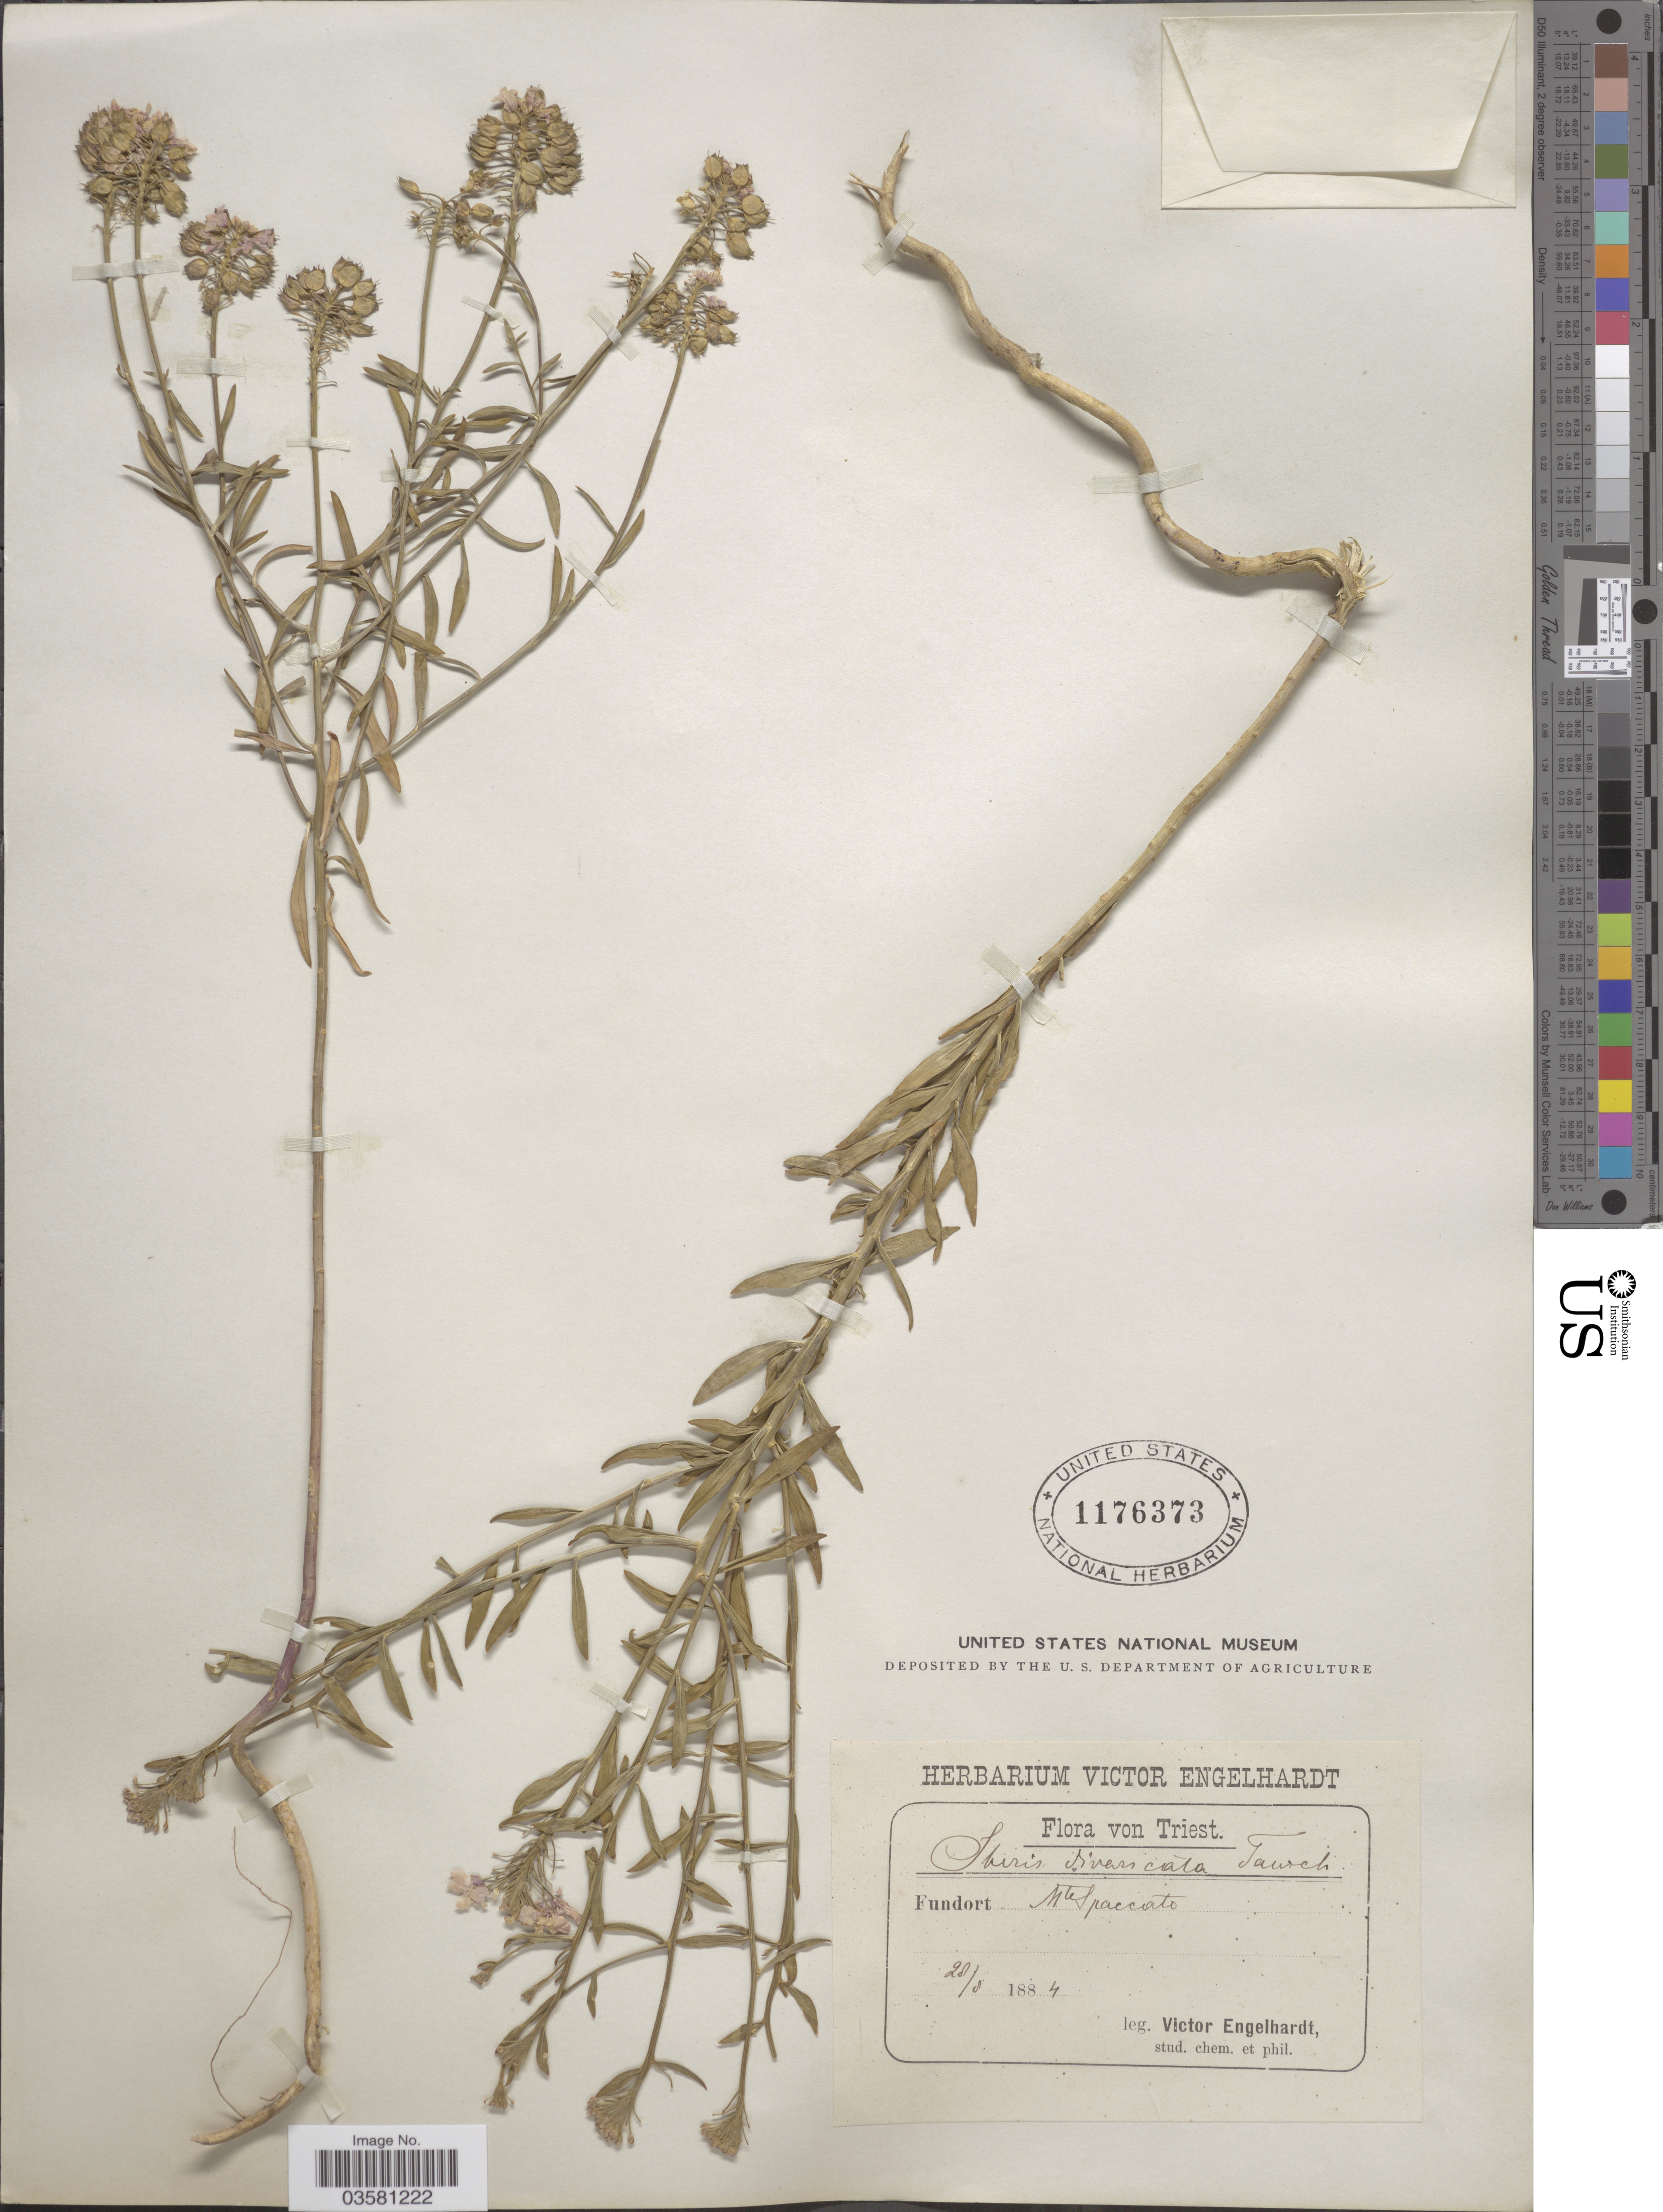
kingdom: Plantae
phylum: Tracheophyta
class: Magnoliopsida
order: Brassicales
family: Brassicaceae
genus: Iberis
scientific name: Iberis divaricata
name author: Tausch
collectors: V. Engelhardt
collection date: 1884-08-28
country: Italy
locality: Triest. Hte Spacciato.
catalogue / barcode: US 1176373